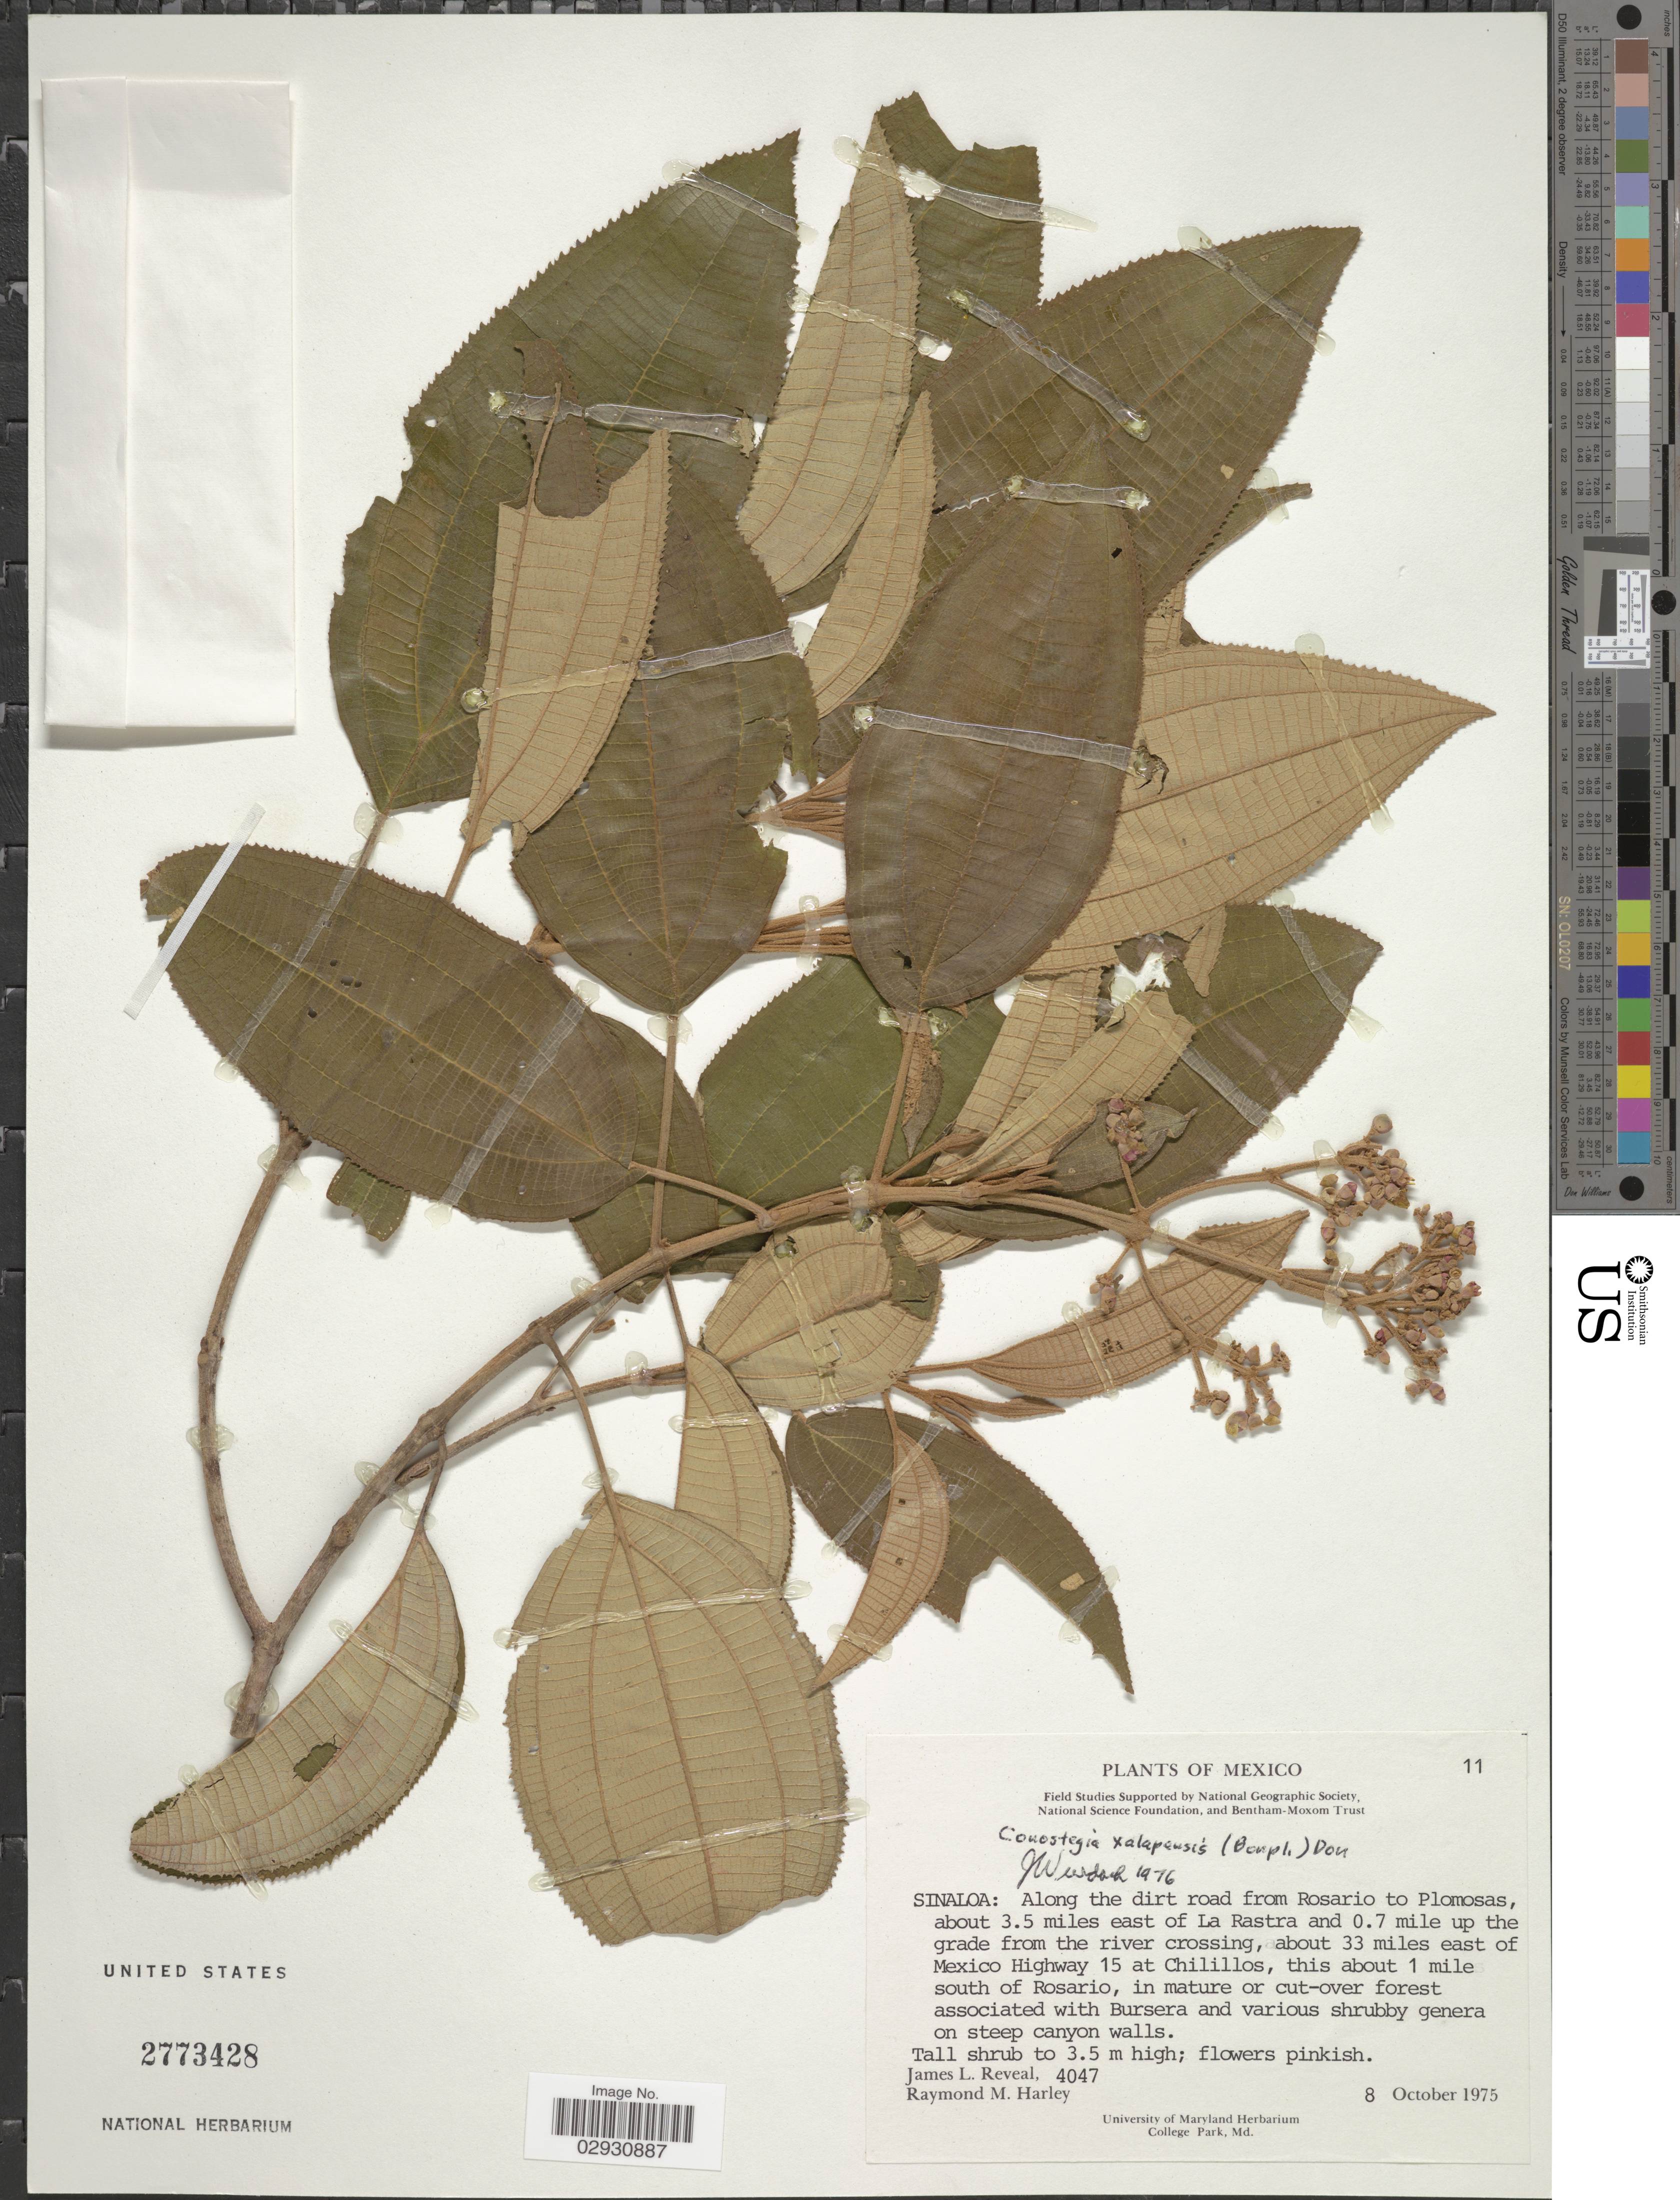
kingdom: Plantae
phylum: Tracheophyta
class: Magnoliopsida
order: Myrtales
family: Melastomataceae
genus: Conostegia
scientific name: Conostegia quadrangularis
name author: Schltdl. ex Steud.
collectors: J. L. Reveal & R. M. Harley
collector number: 4047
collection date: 1975-10-08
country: Mexico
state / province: Sinaloa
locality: Along the dirt road from Rosario to Plomosas, about 3.5 miles east of La Rastra and 0.7 mile up the grade from the river crossing, about 33 miles east of Mexico Highway 15 at Chilillos, this about 1 mile south of Rosario.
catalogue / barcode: US 2773428